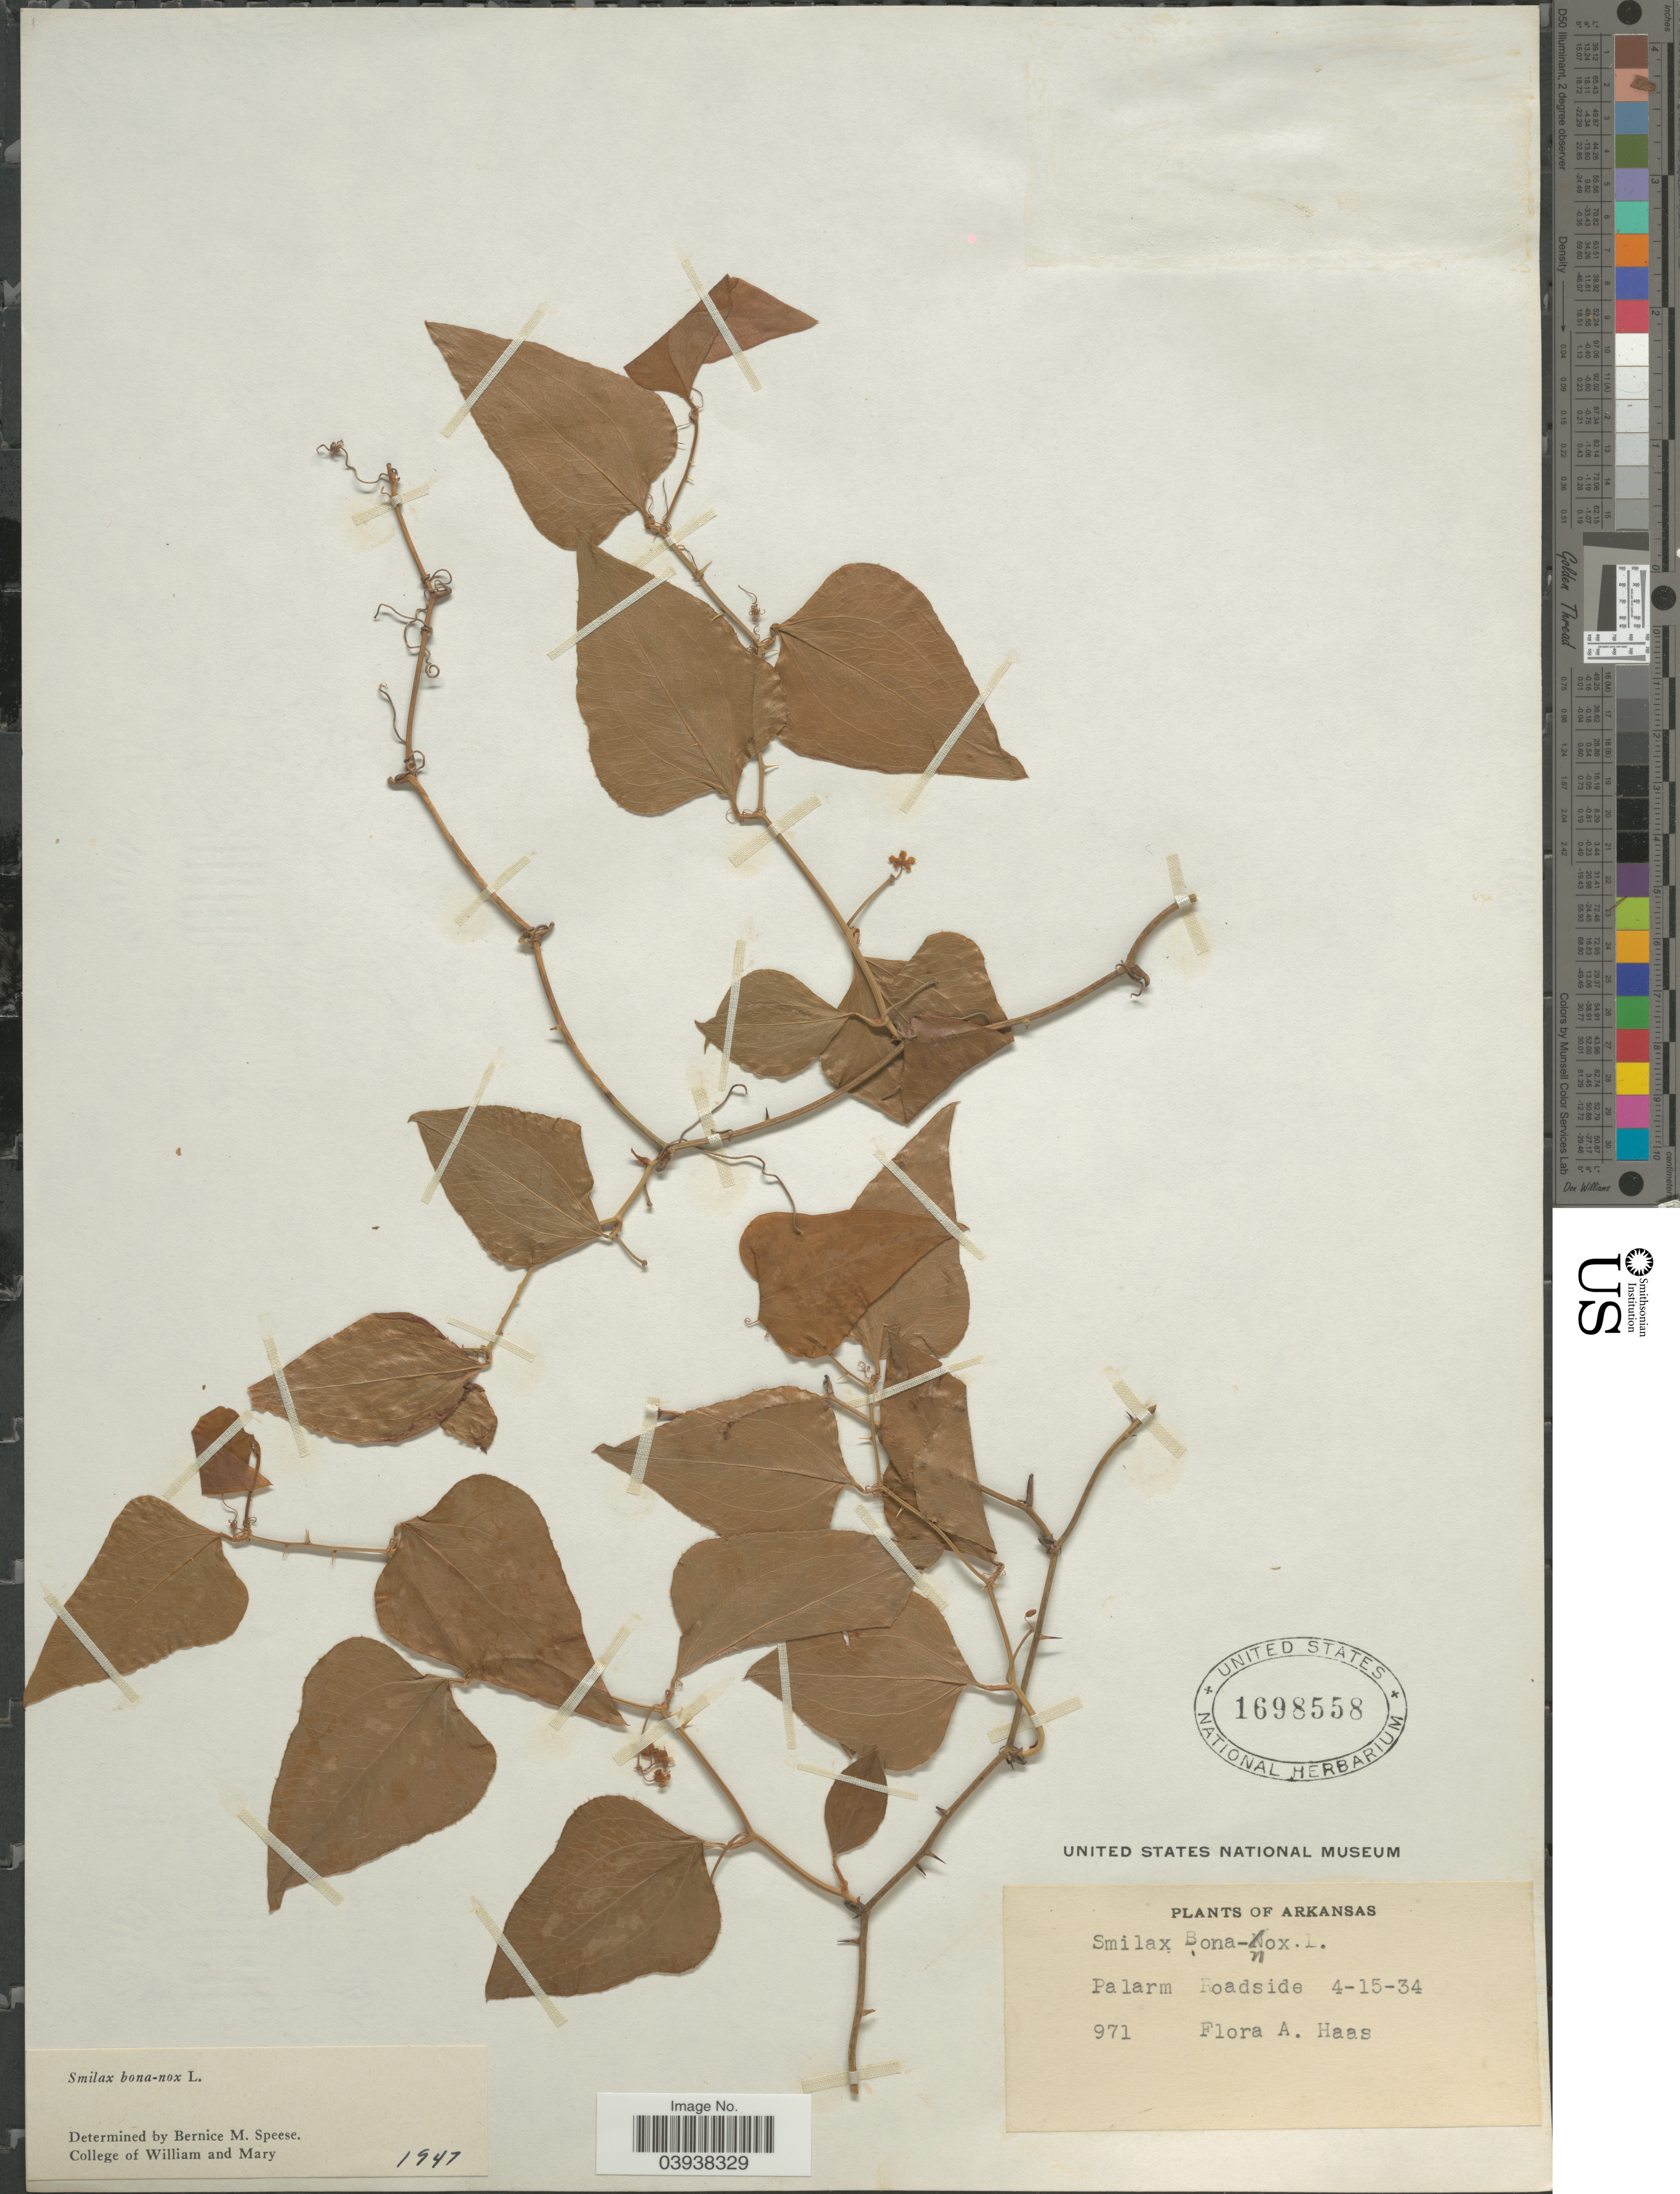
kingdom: Plantae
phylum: Tracheophyta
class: Liliopsida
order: Liliales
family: Smilacaceae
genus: Smilax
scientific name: Smilax bona-nox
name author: L.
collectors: F. A. Haas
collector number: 971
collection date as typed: Transcribed d/m/y: 15/4/34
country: United States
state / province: Arkansas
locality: Palarm Roadside.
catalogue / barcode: US 1698558